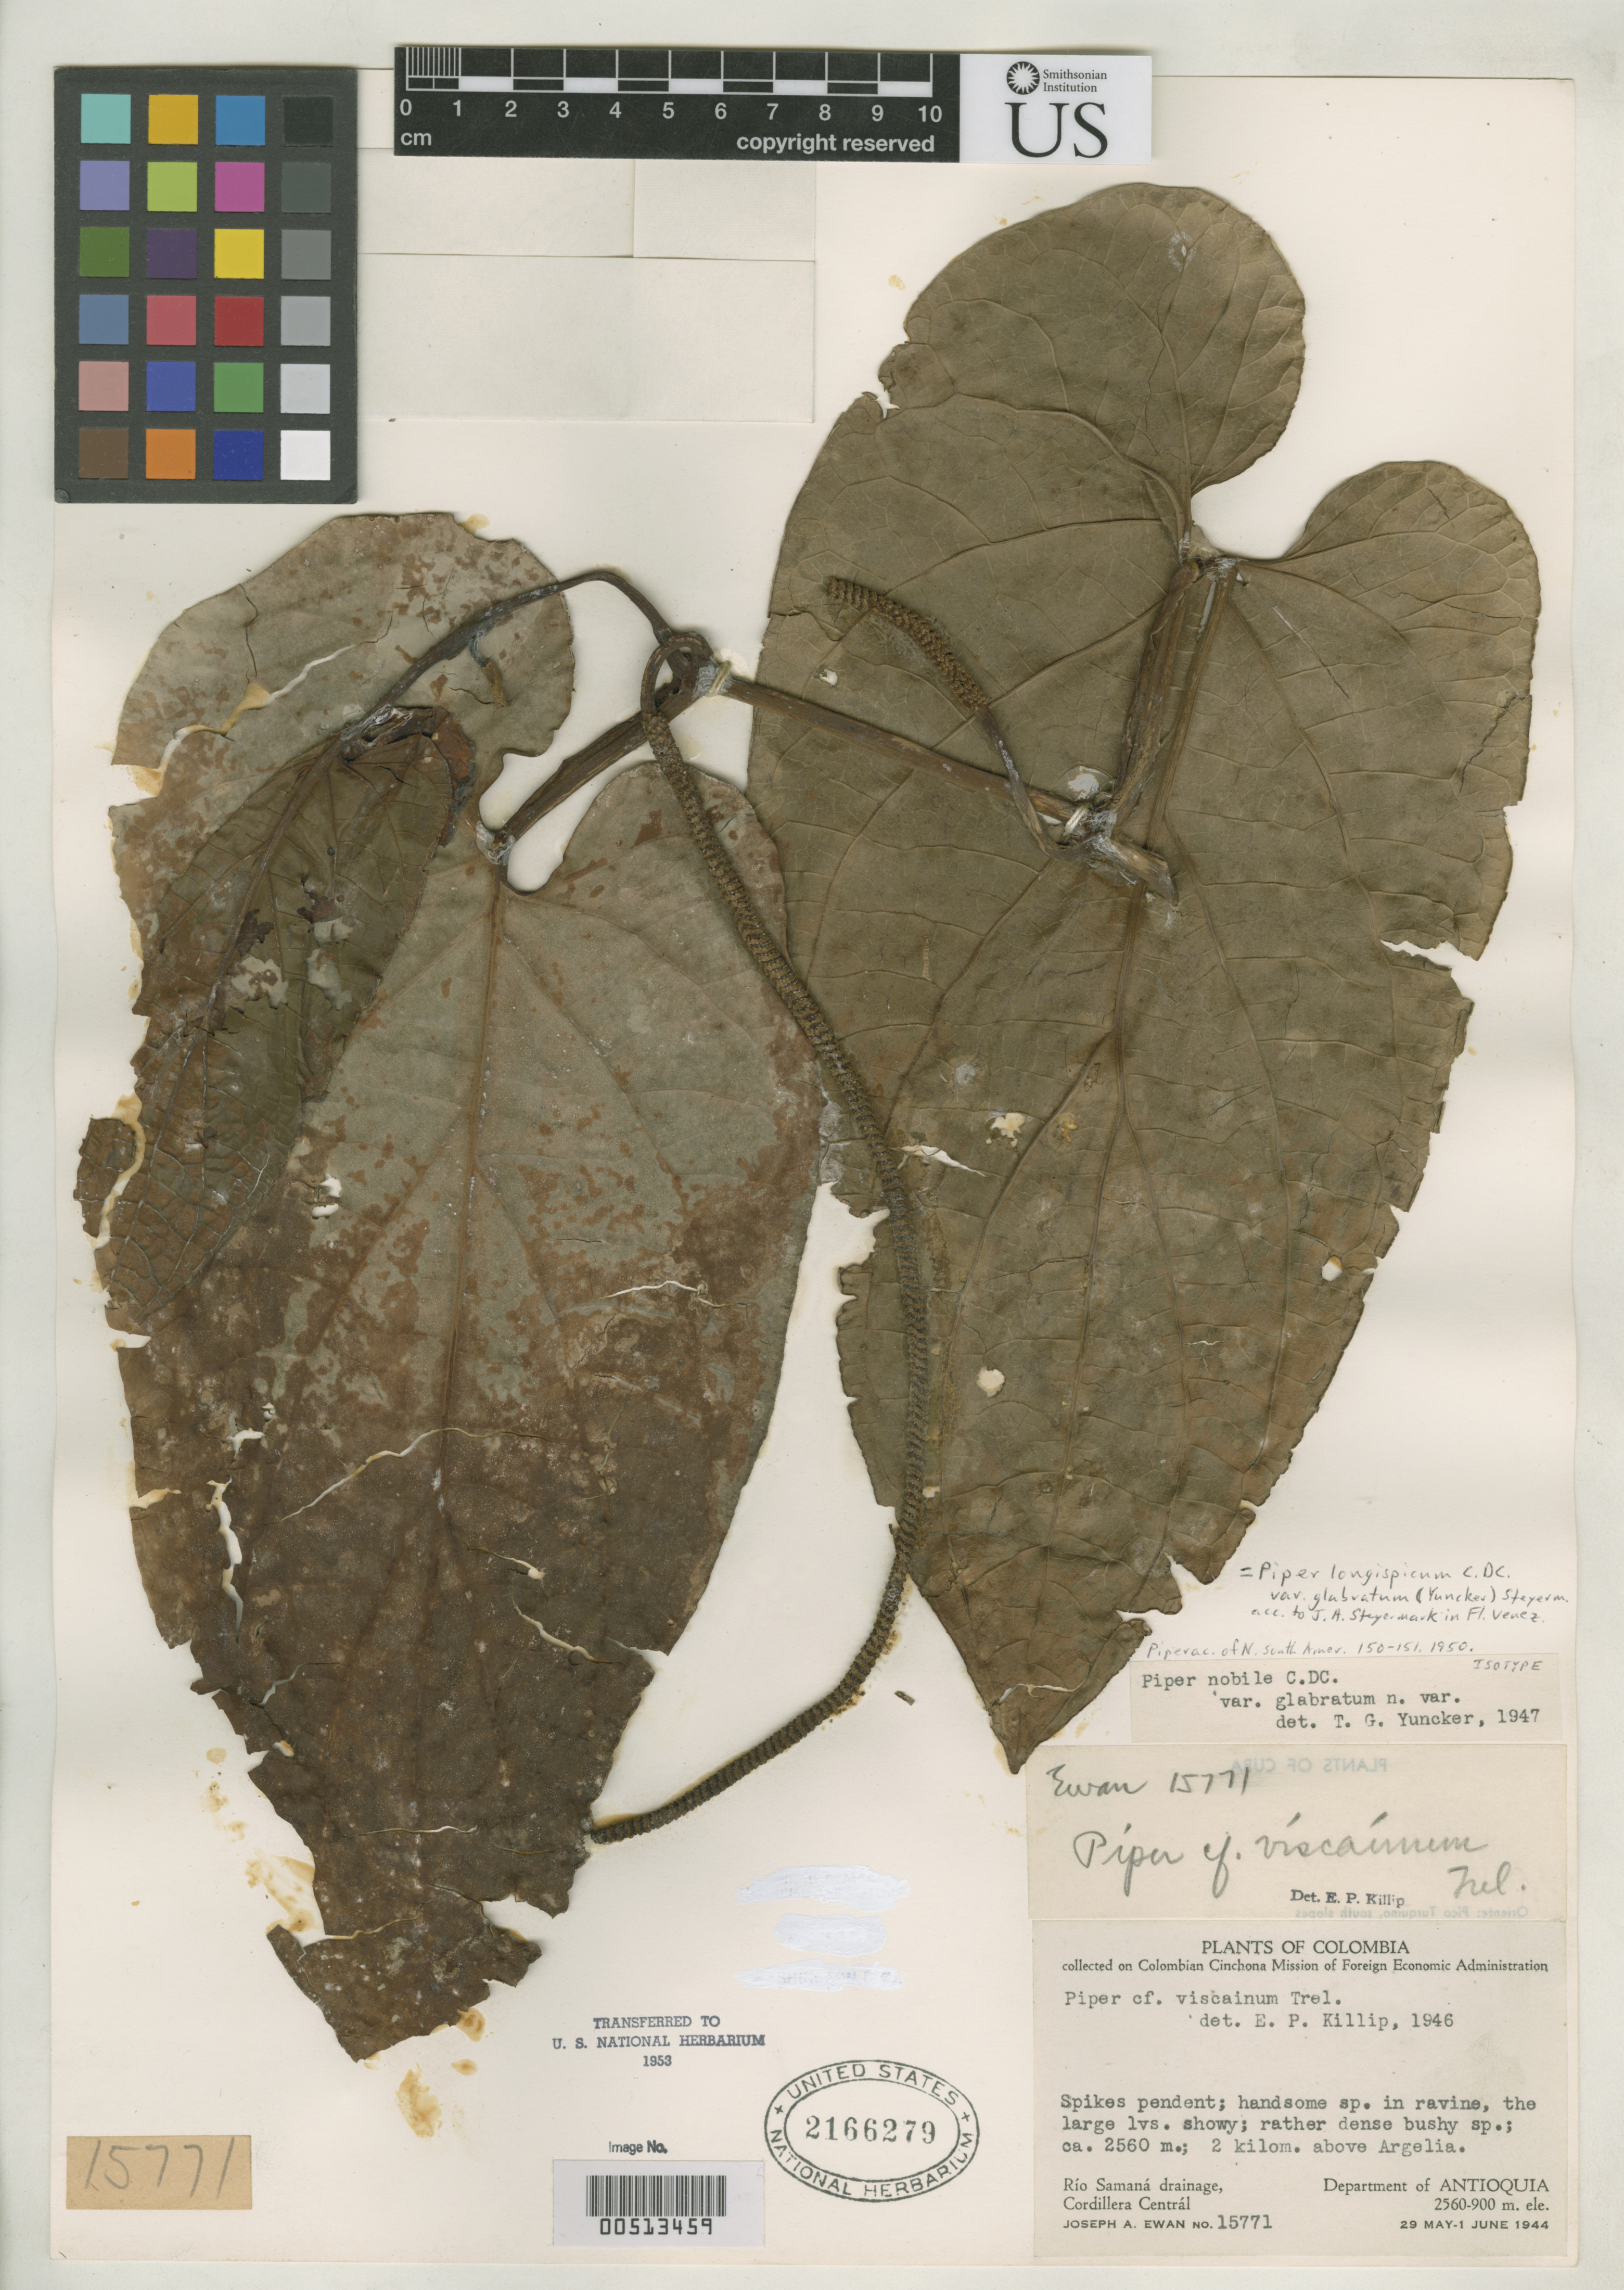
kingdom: Plantae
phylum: Tracheophyta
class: Magnoliopsida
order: Piperales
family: Piperaceae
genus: Piper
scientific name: Piper nobile var. glabratum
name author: Yunck.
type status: Isotype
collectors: J. A. Ewan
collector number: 15771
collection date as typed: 29 May 1944 to 01 Jun 1944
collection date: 1944-05-29/1944-06-01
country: Colombia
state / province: Antioquia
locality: Rio Samana drainage, Cordillera Central.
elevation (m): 2560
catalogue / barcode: US 2166279